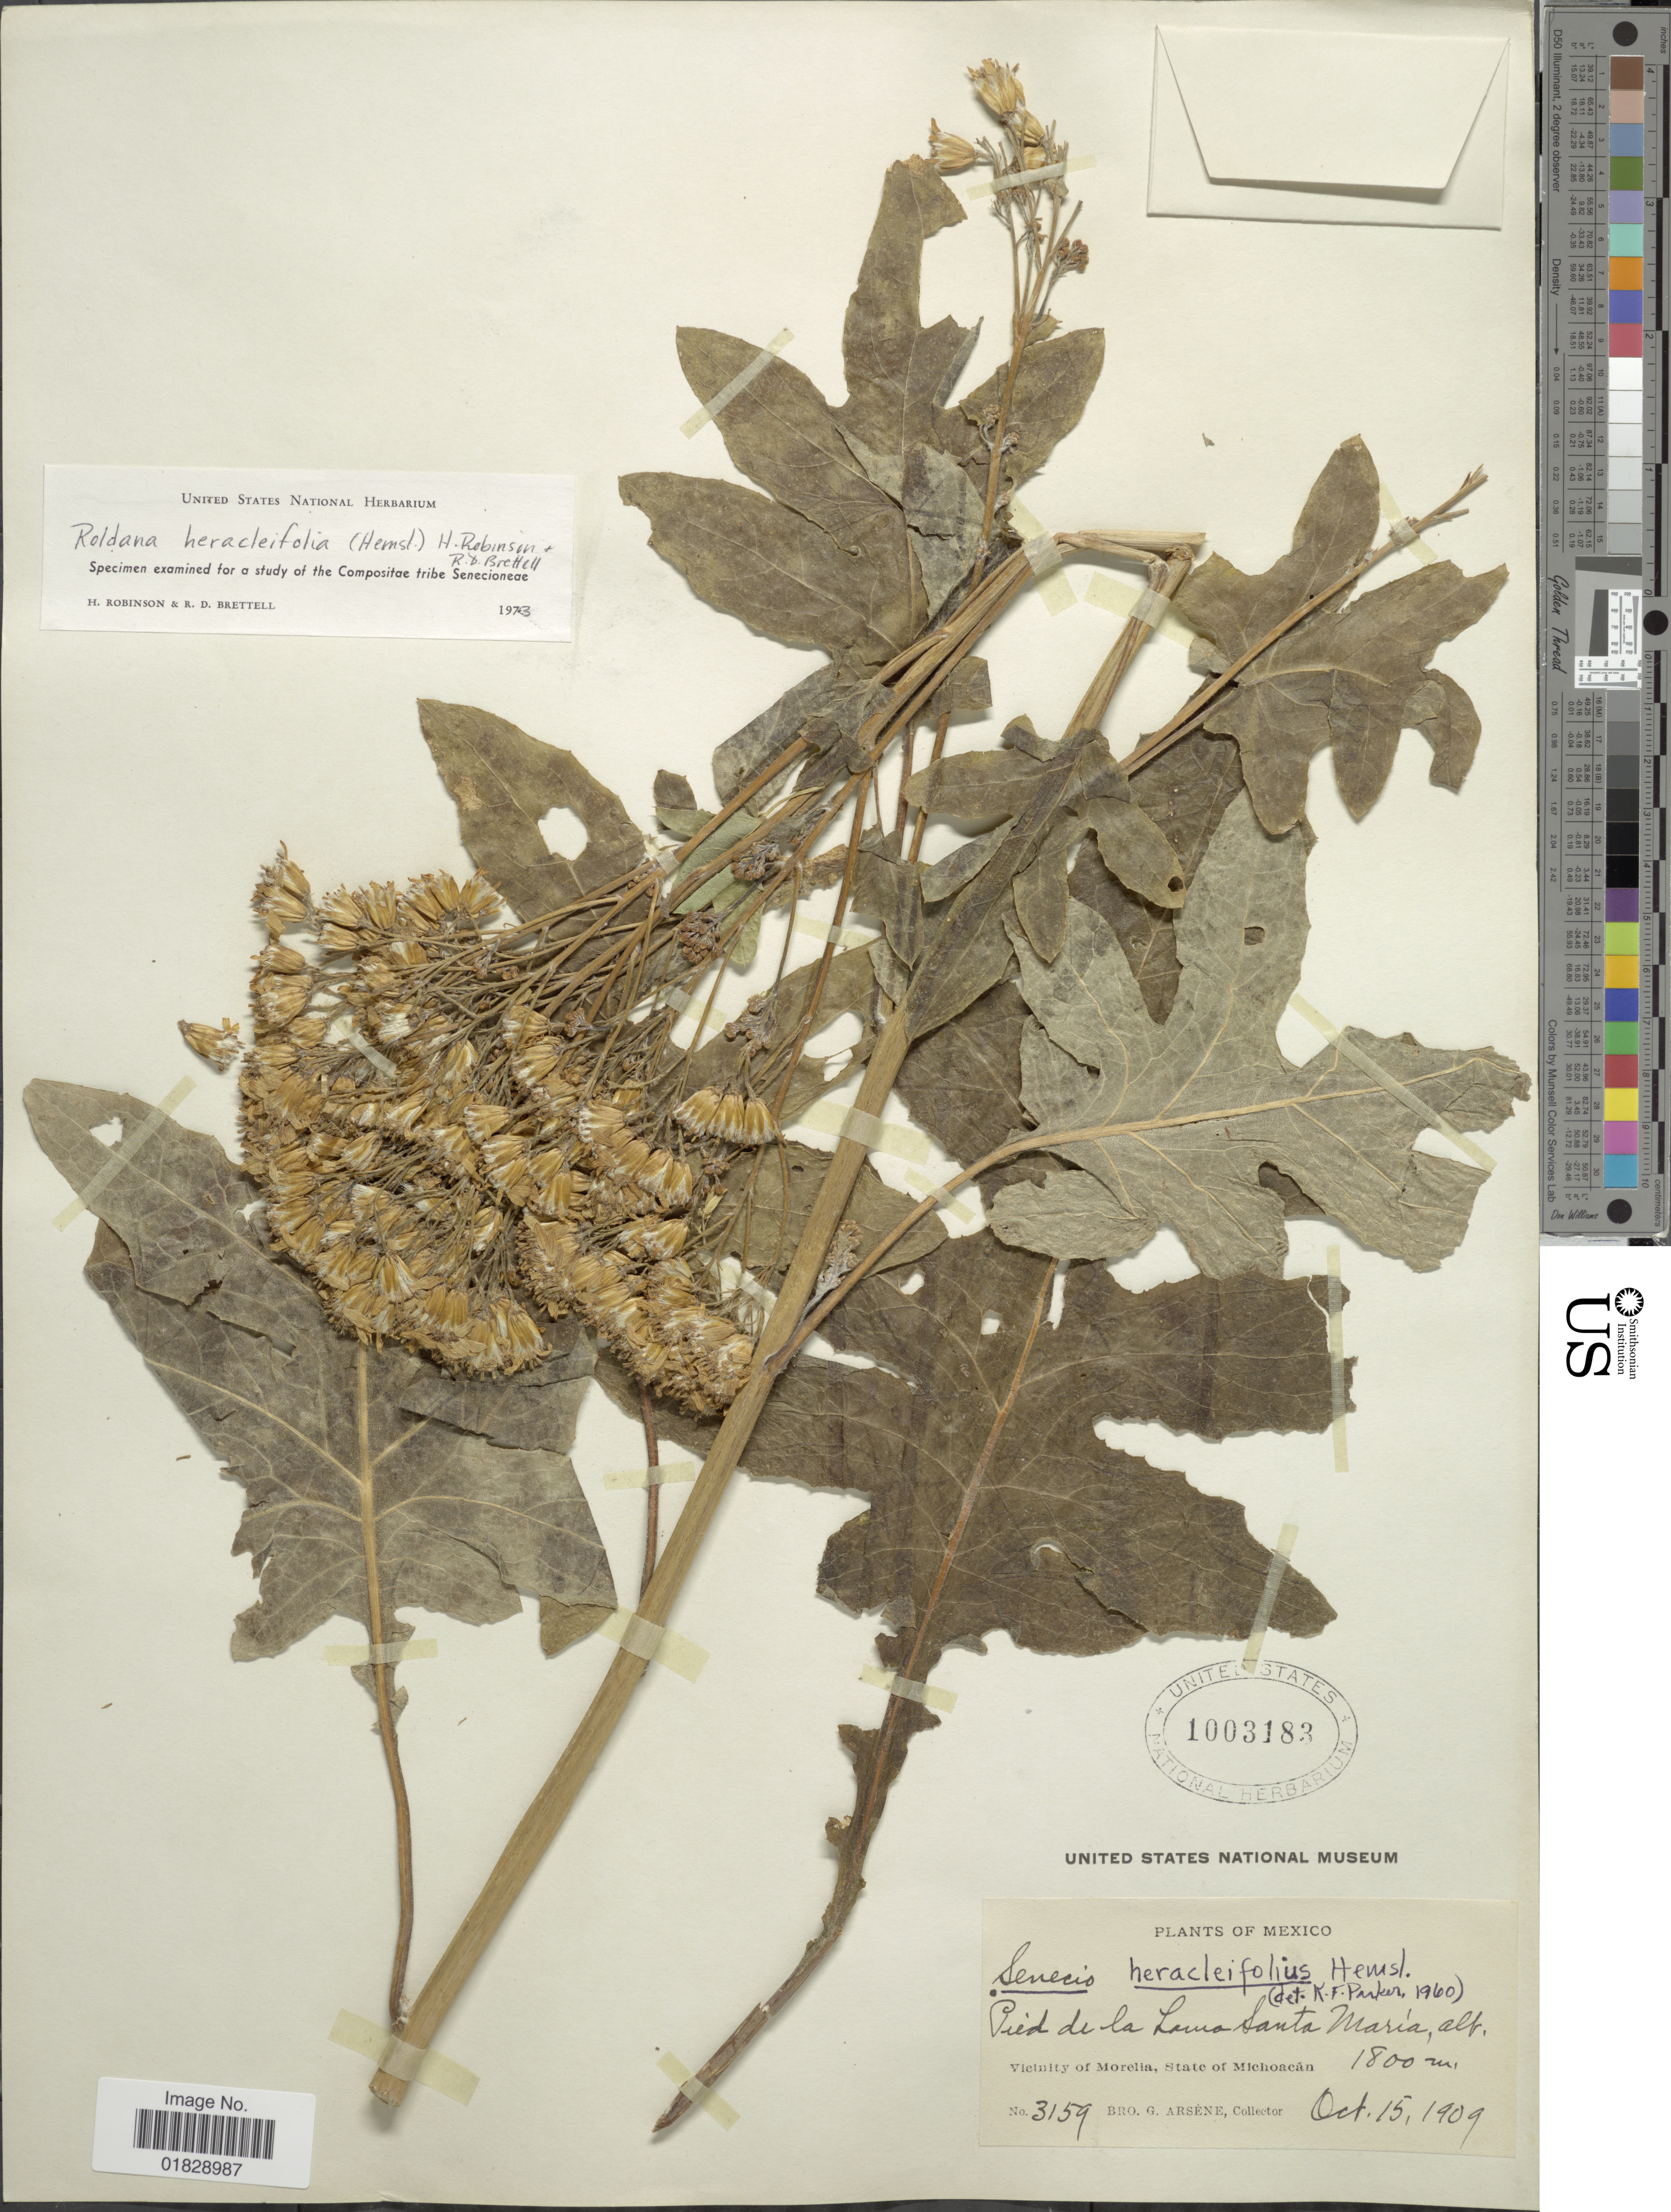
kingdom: Plantae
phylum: Tracheophyta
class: Magnoliopsida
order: Asterales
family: Asteraceae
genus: Roldana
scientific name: Roldana heracleifolia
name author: (Hemsl.) H. Rob. & Brettell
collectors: Bro. G. Arsène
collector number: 3159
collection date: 1909-10-15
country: Mexico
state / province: Michoacán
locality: Pied de la Loma Santa María. Vicinity of Morelia, State of Michoacán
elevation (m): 1800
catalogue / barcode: US 1003183